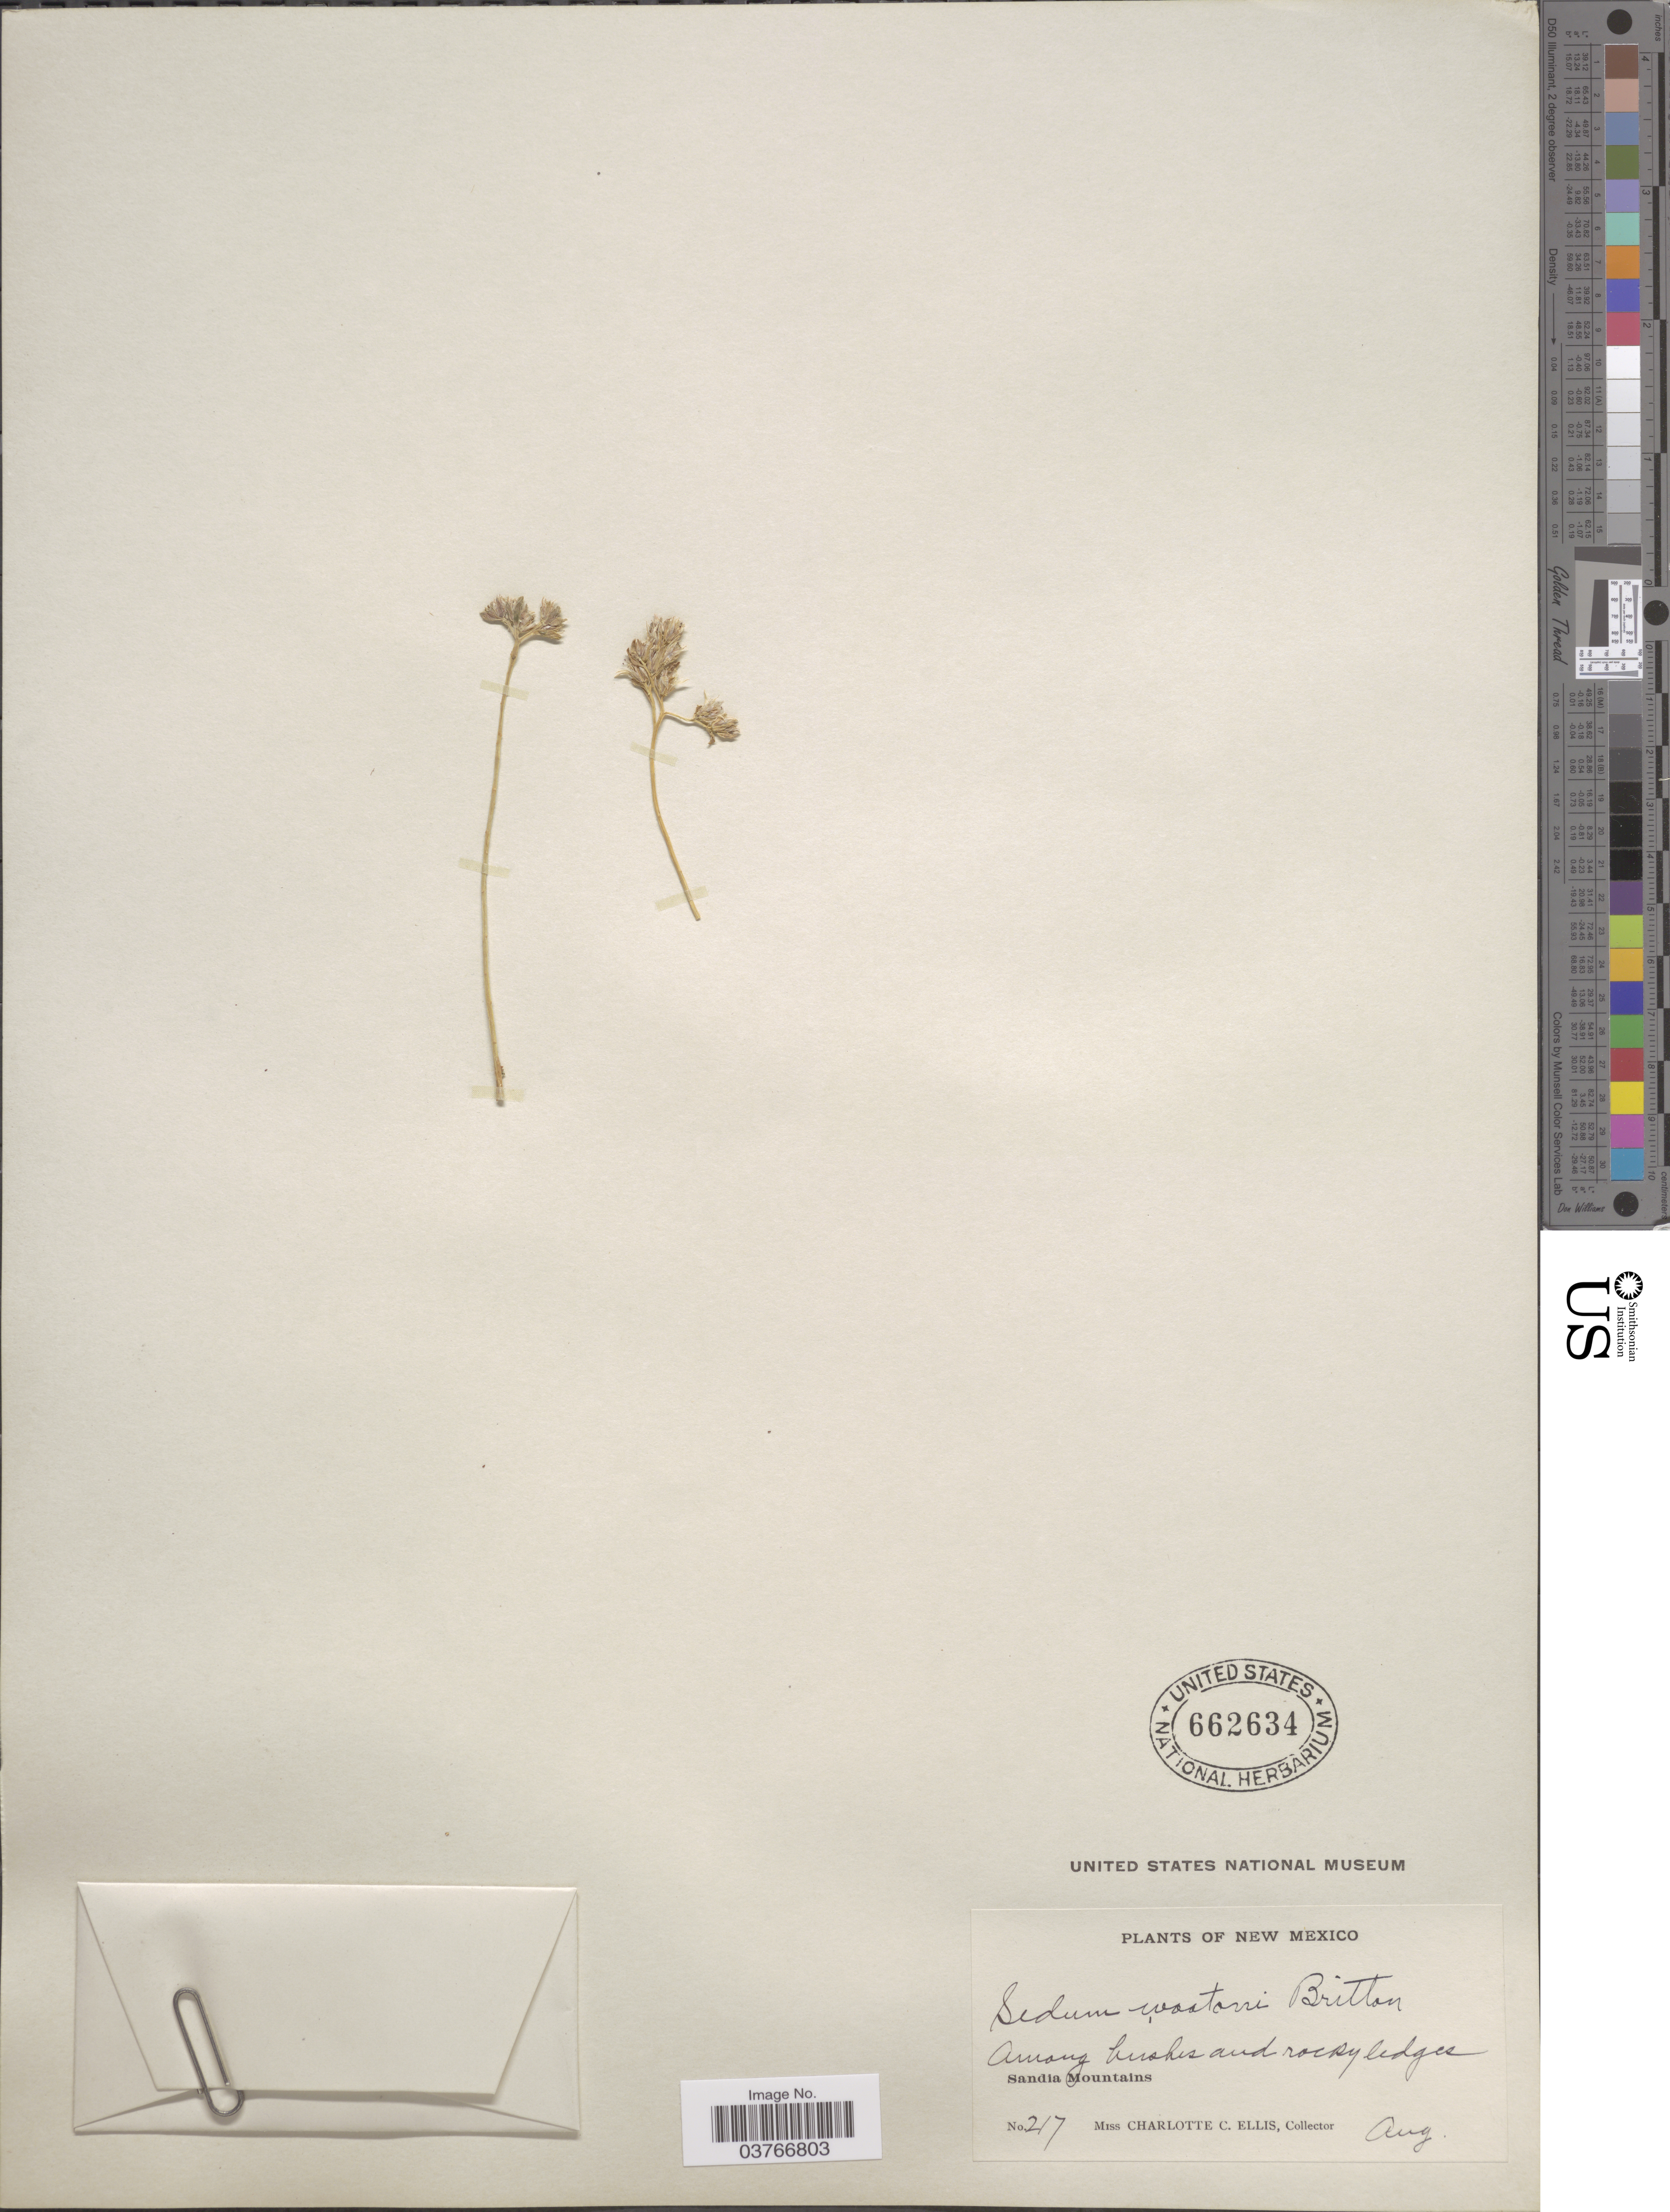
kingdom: Plantae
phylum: Tracheophyta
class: Magnoliopsida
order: Saxifragales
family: Crassulaceae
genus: Sedum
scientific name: Sedum wootonii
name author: Britton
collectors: C. C. Ellis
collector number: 217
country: United States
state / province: New Mexico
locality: Sandia Mountains.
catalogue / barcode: US 662634